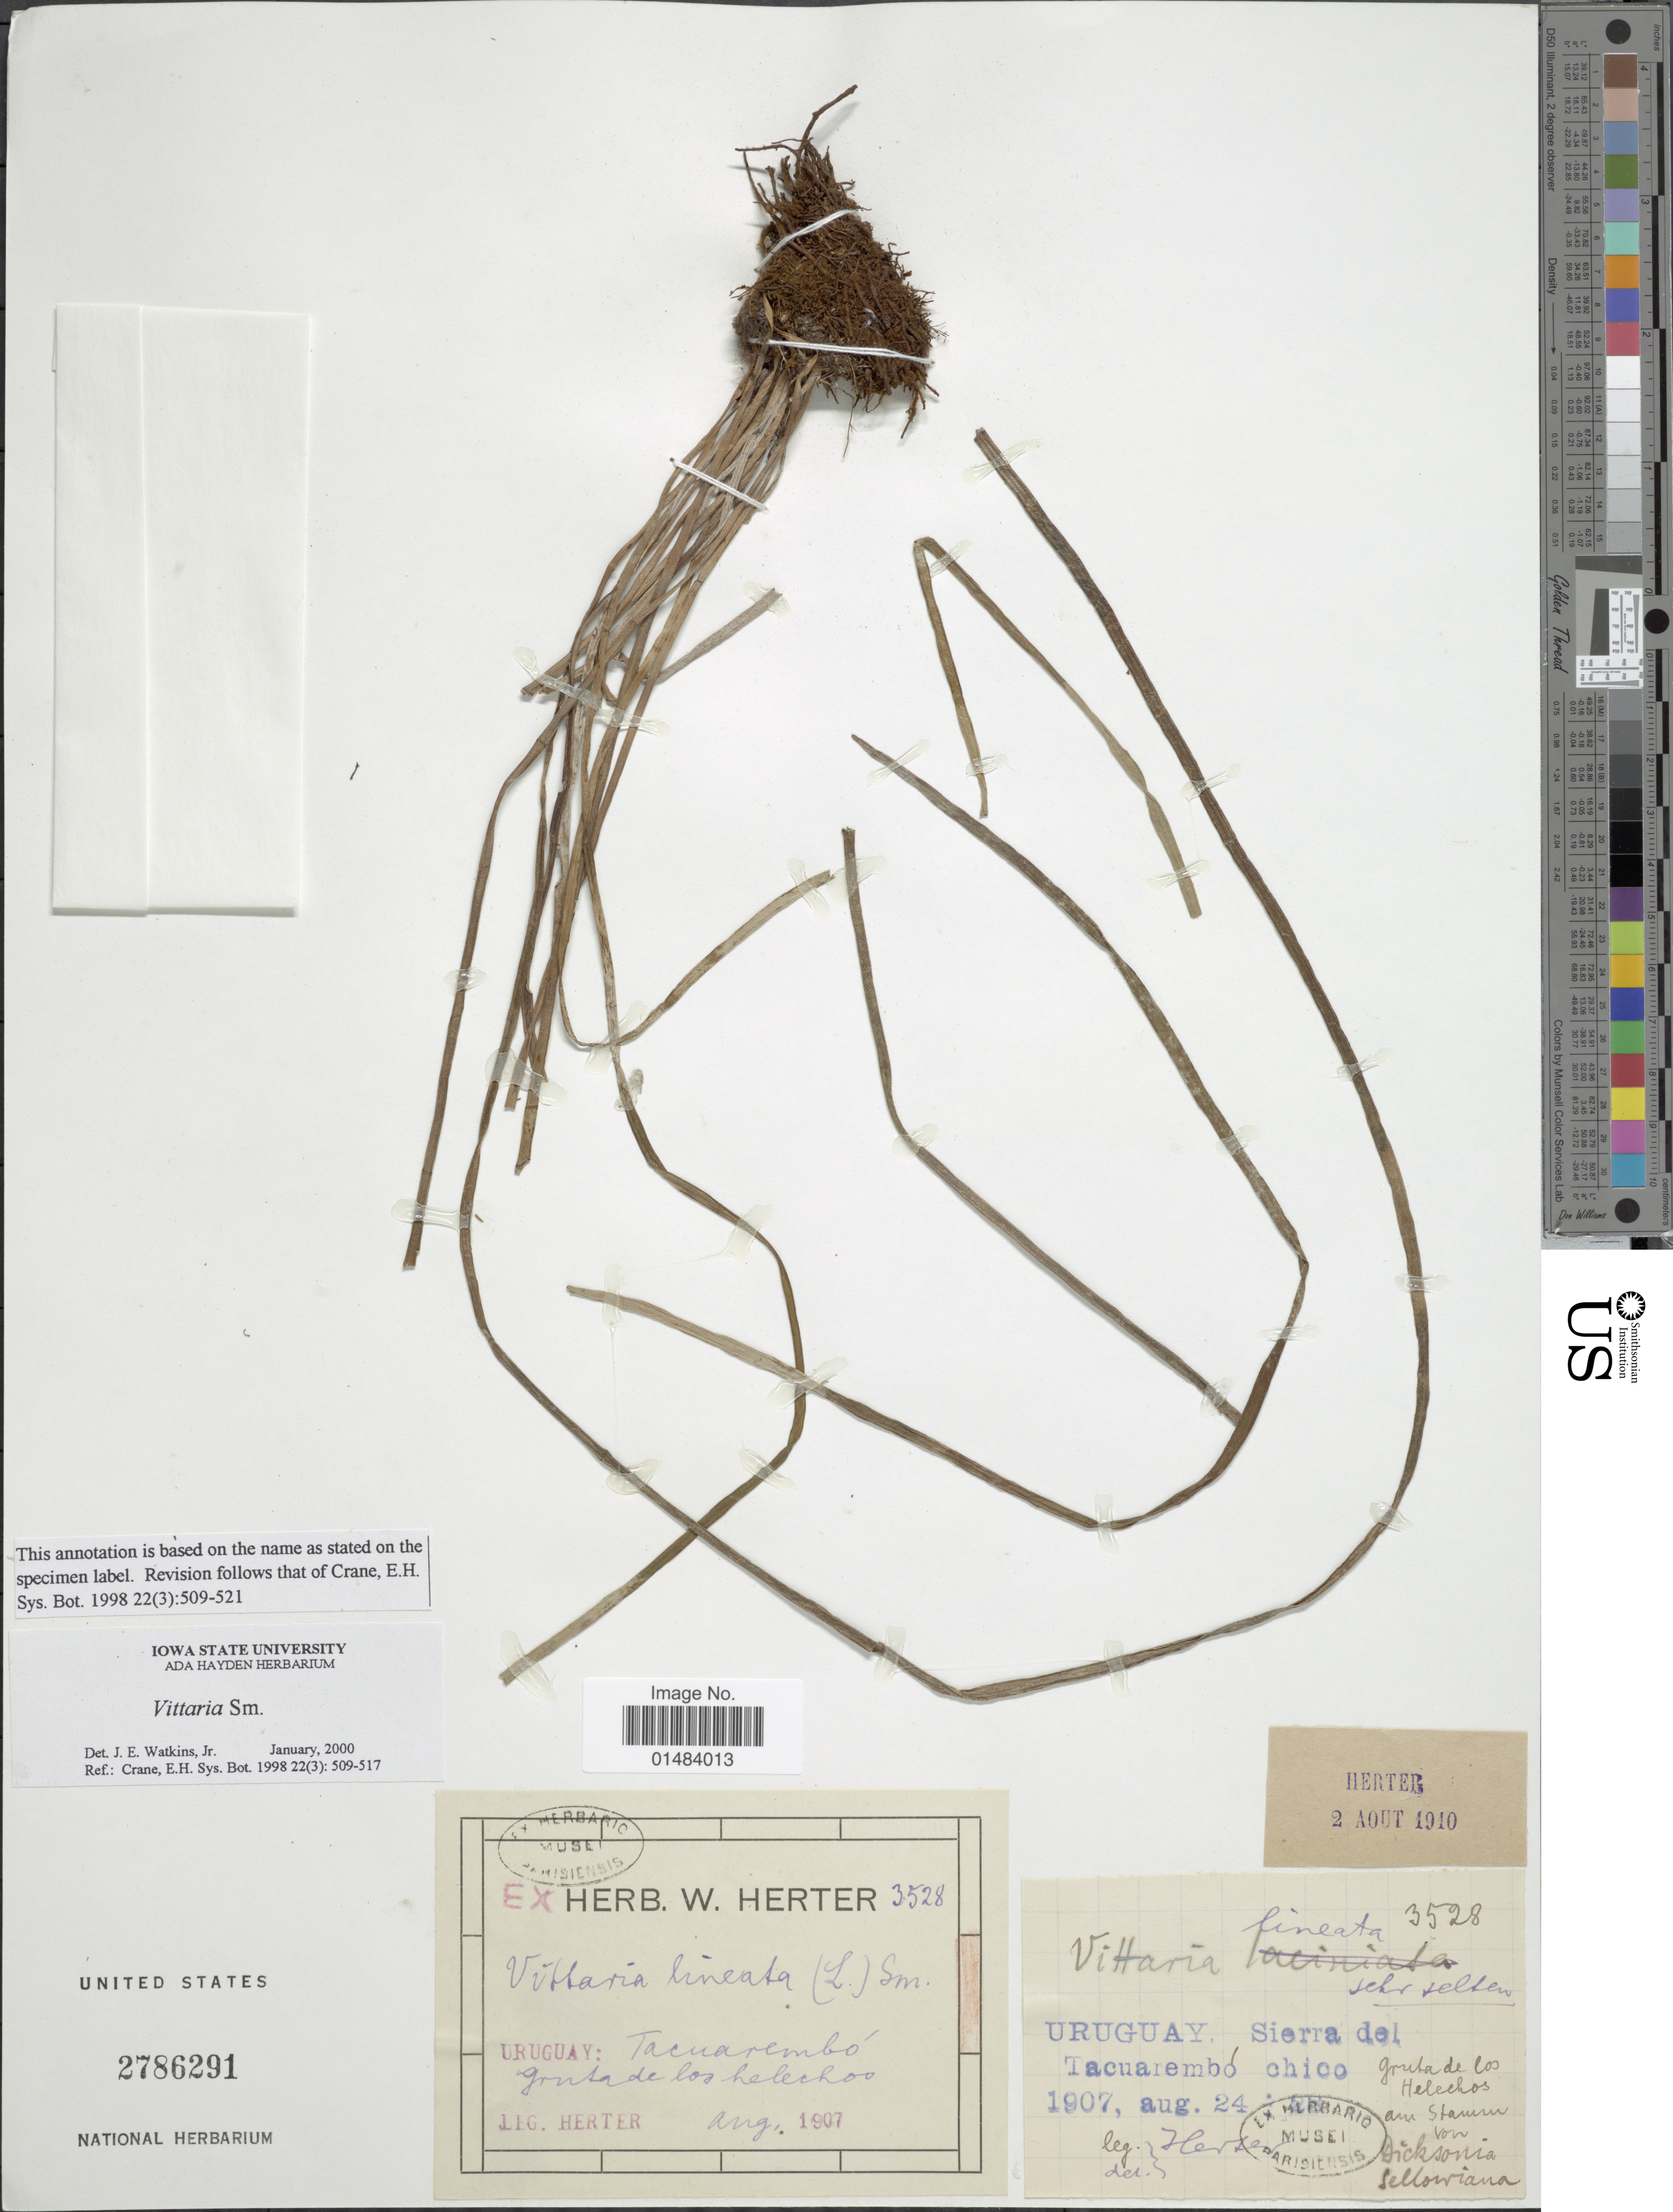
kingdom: Plantae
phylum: Tracheophyta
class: Polypodiopsida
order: Polypodiales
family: Pteridaceae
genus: Vittaria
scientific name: Vittaria lineata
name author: (L.) Sm.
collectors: W. G. Herter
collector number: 3528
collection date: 1907-08-24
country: Uruguay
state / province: Tacuarembó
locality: Uruguay, Sierra del Tacuarembo chico, gruta de los helechos.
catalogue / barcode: US 2786291